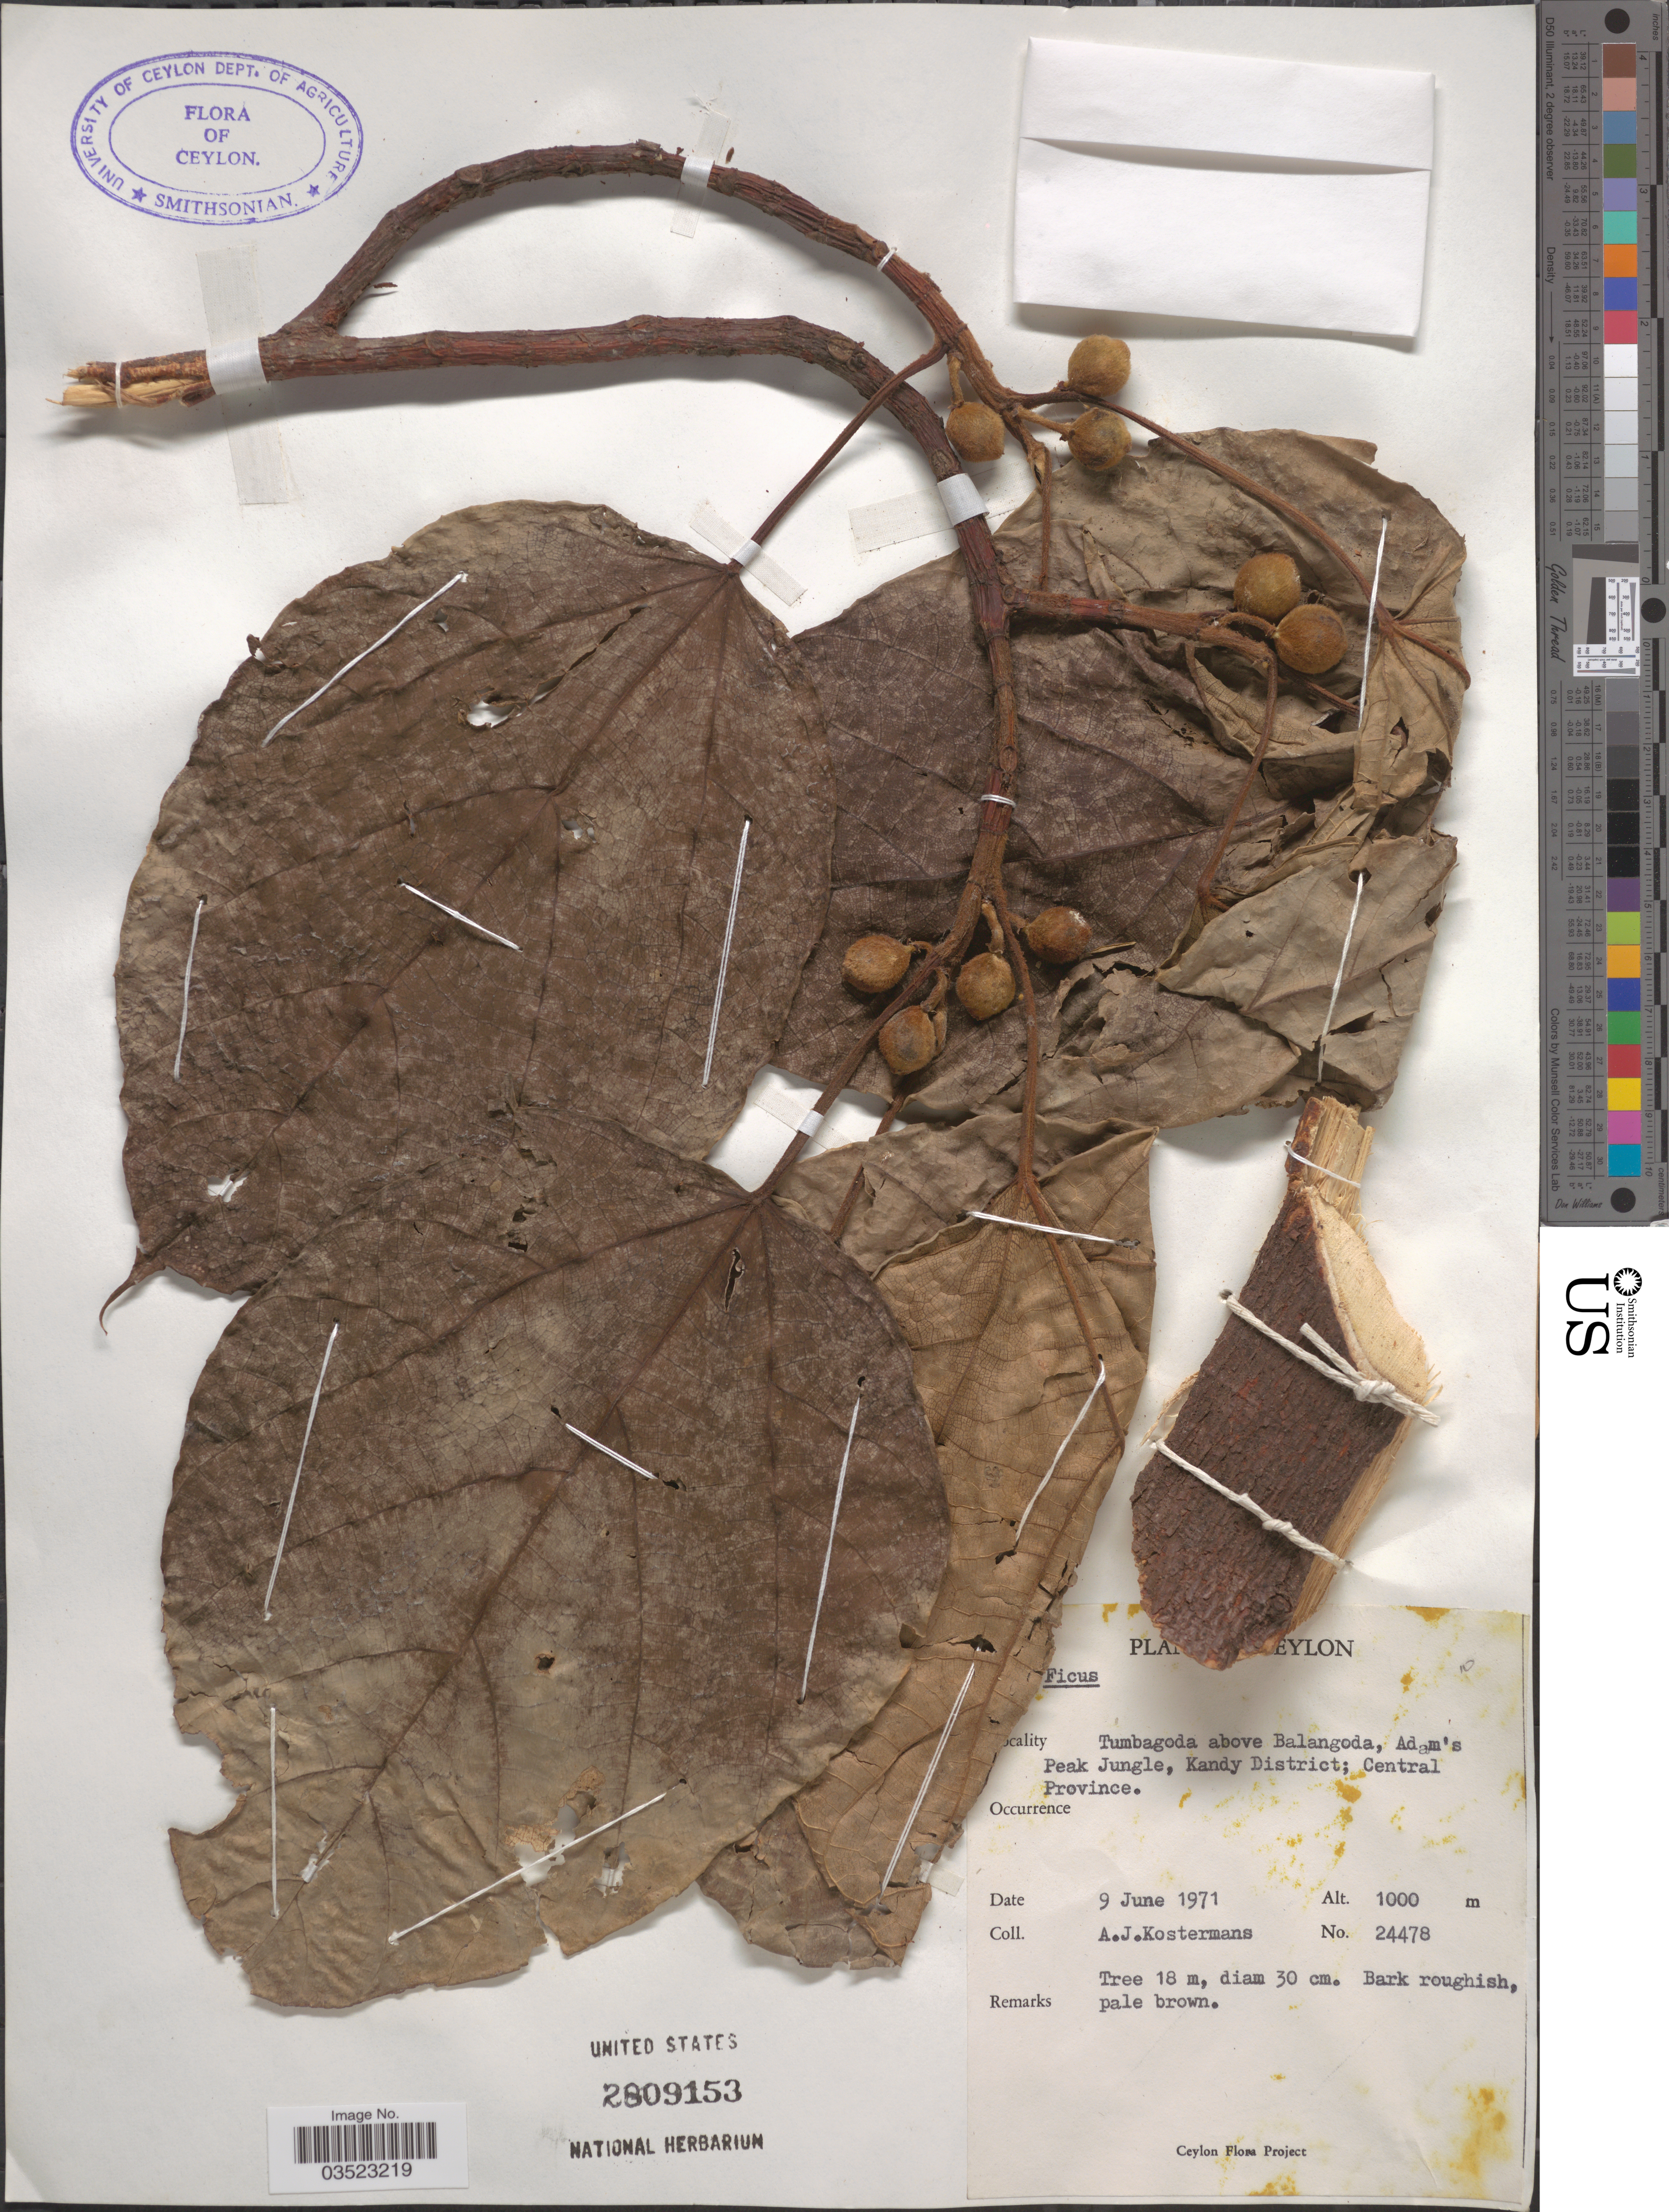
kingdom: Plantae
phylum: Tracheophyta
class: Magnoliopsida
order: Rosales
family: Moraceae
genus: Ficus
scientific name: Ficus sp.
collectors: A. J. G. Kostermans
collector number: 24478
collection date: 1971-06-09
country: Sri Lanka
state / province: Central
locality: [illegible text]eylon. Tumbagoda above Balangoda, Adam's Peak Jungle, Kandy District.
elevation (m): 1000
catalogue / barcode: US 2809153